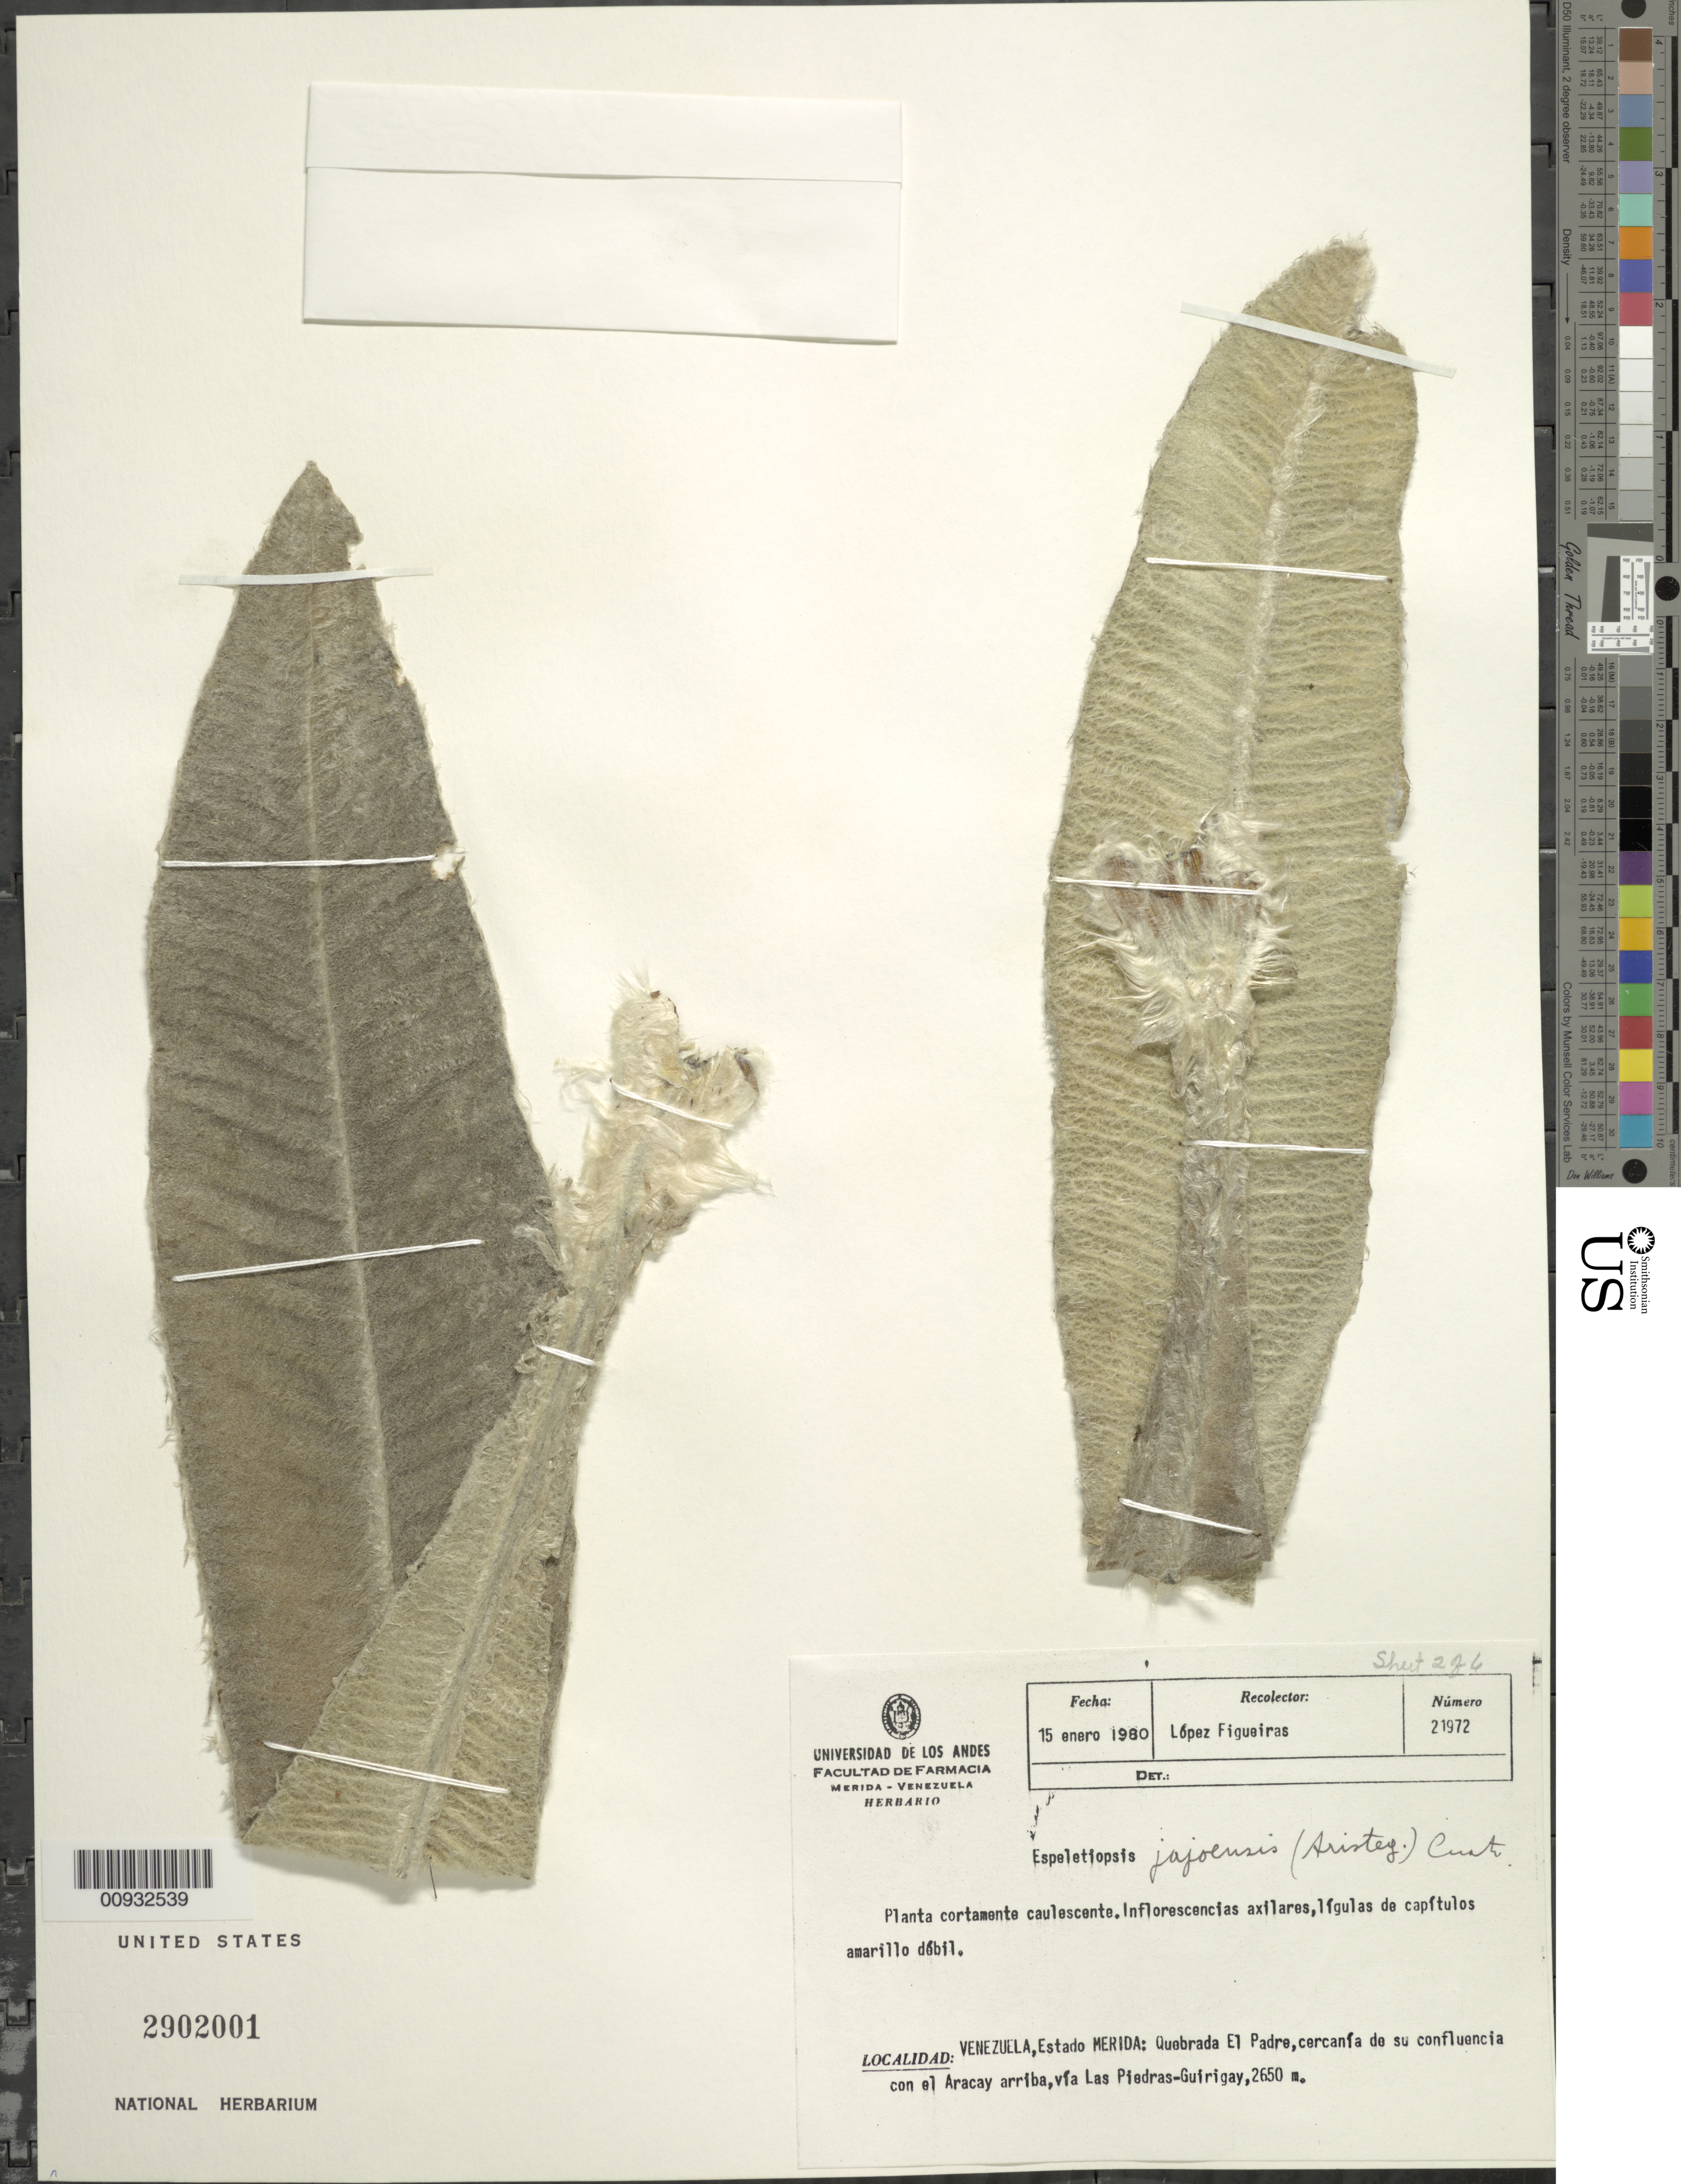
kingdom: Plantae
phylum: Tracheophyta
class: Magnoliopsida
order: Asterales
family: Asteraceae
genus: Espeletia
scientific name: Espeletia jajoensis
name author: Aristeg.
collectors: M. López Figueiras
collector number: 21972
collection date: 1980-01-15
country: Venezuela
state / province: Mérida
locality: Quebrada El Padre, cercanias de su confluencia con el Aracay Arriba, via Las Piedras-Guirigay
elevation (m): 2650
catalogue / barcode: US 2902001